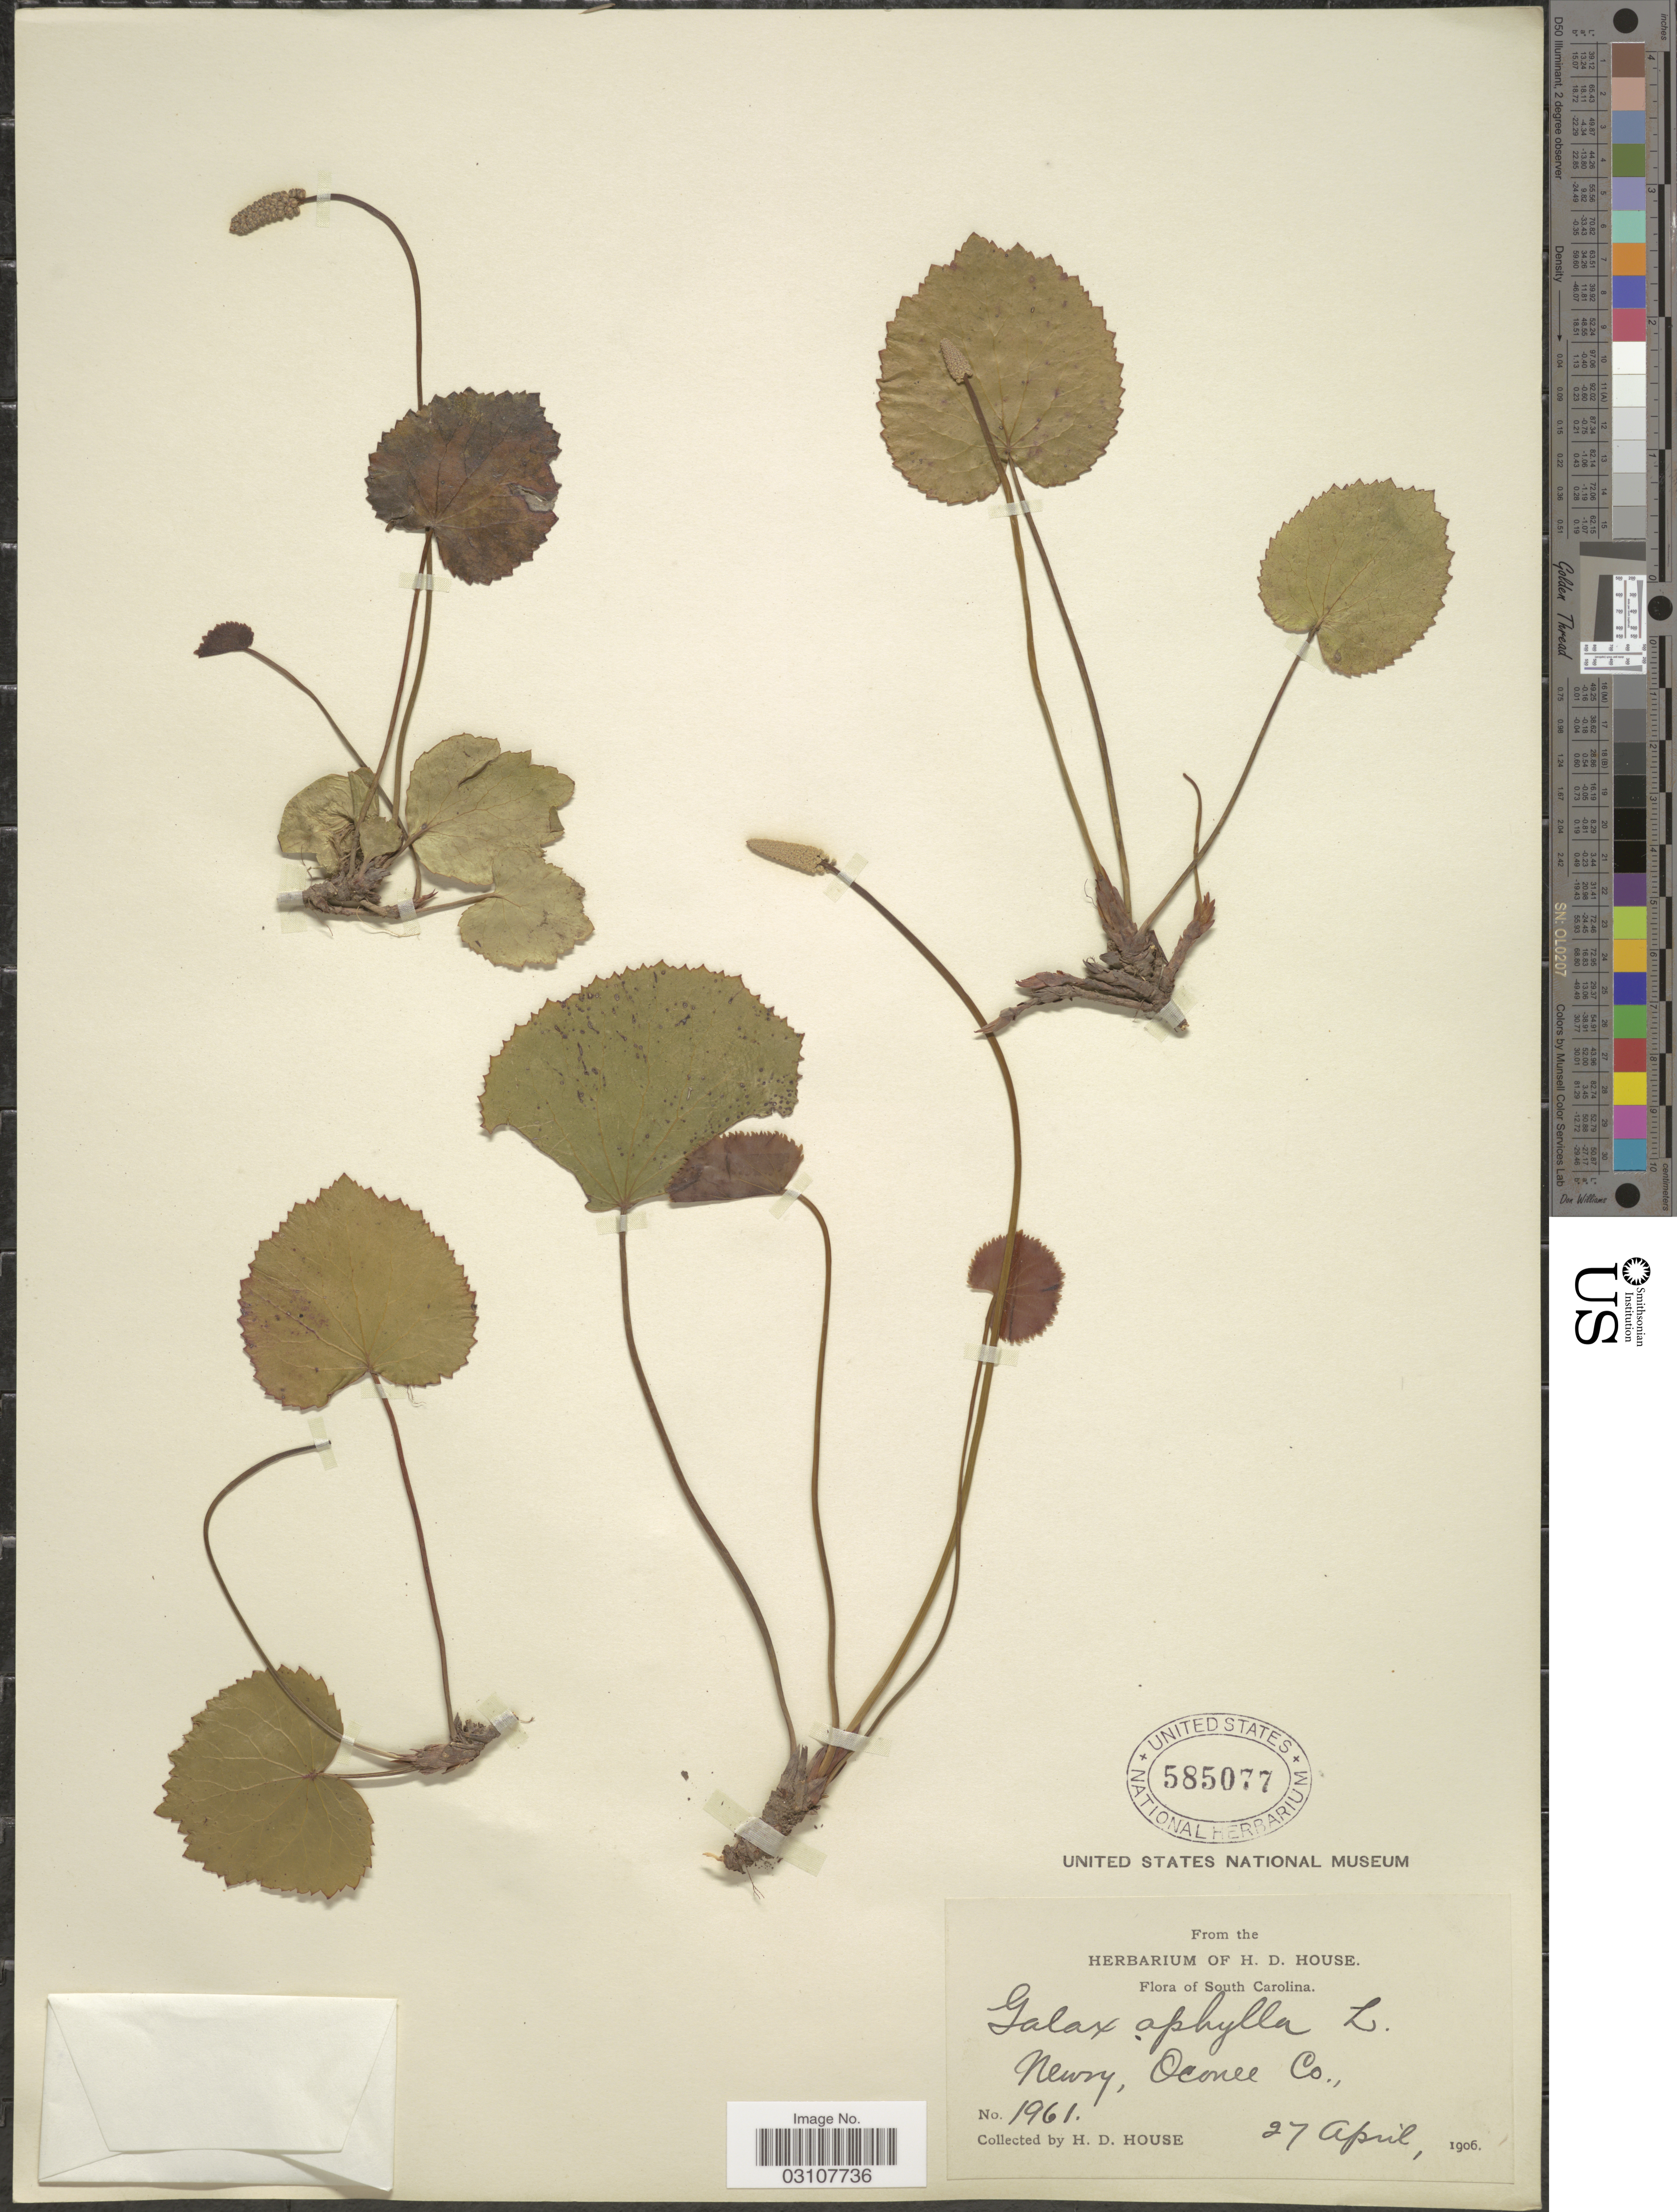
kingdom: Plantae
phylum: Tracheophyta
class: Magnoliopsida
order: Ericales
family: Diapensiaceae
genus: Galax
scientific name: Galax urceolata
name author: (Poir.) Brummitt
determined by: Gaynor, Michelle L., (FLAS), University of Florida (UNITED STATES)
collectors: H. D. House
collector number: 1961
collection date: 1906-04-27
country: United States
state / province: South Carolina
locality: Newry, Oconee Co.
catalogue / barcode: US 585077